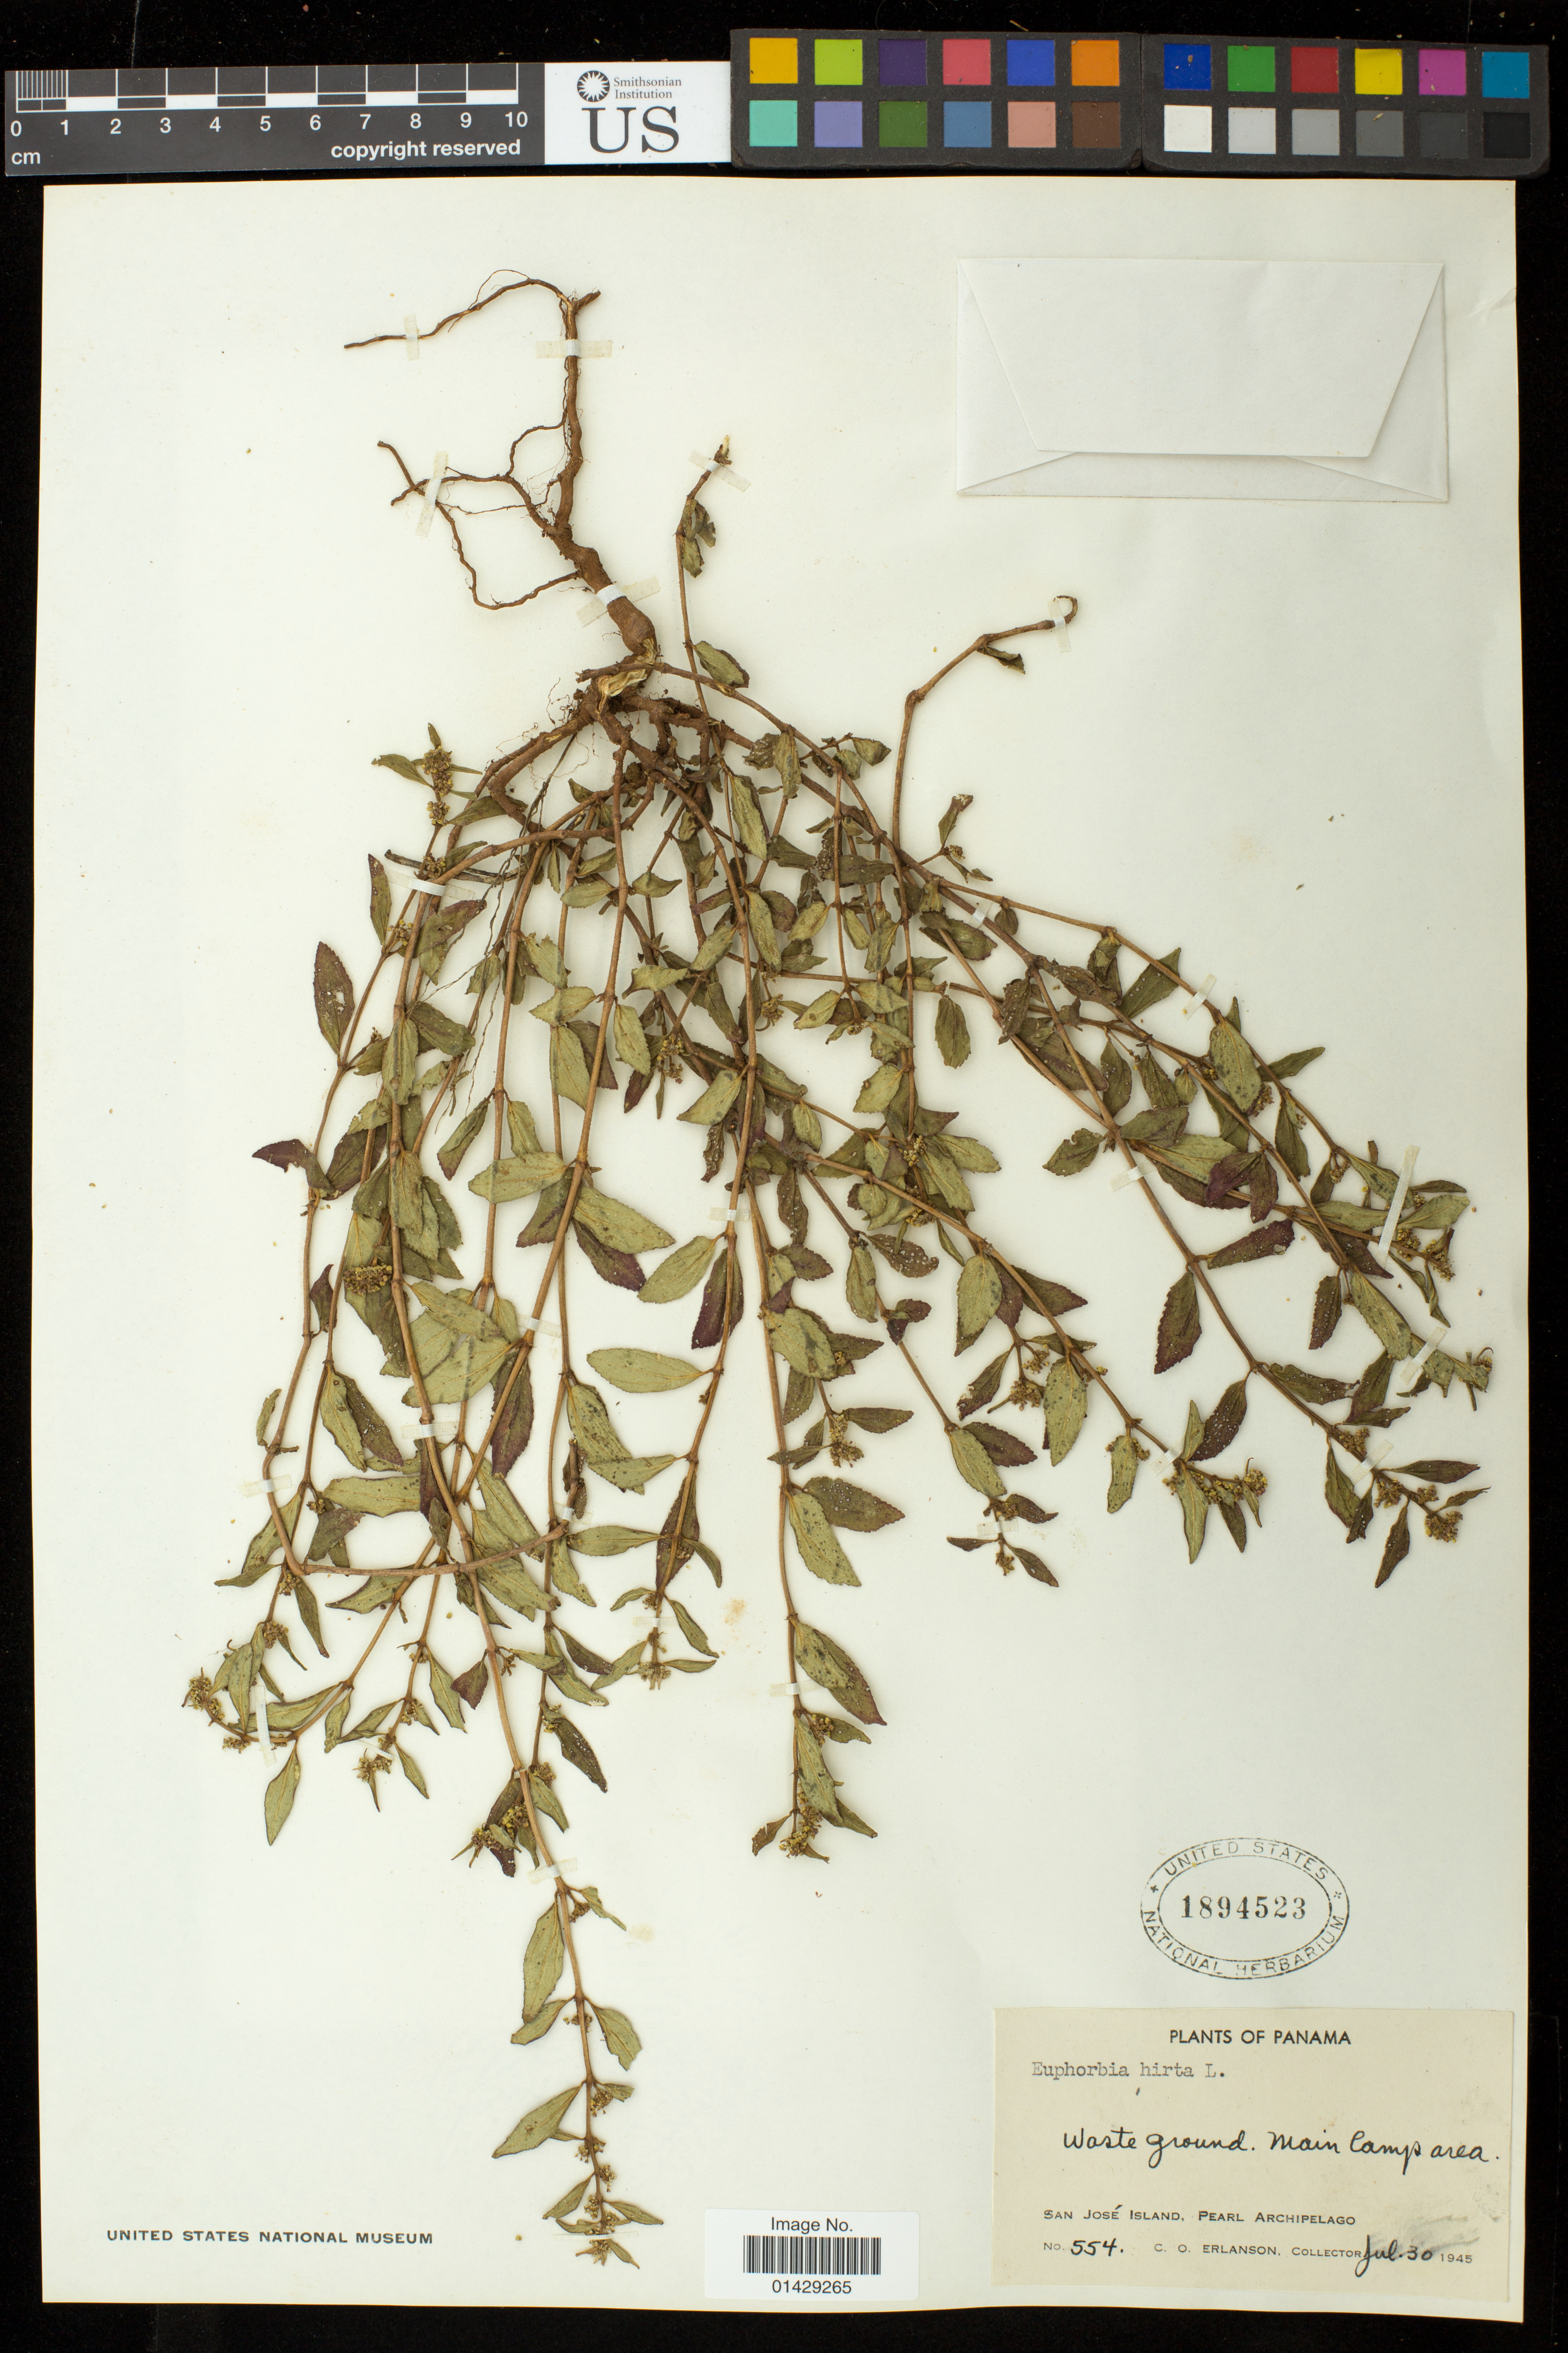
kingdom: Plantae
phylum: Tracheophyta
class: Magnoliopsida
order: Malpighiales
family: Euphorbiaceae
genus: Euphorbia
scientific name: Euphorbia hirta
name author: L.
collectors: C. O. Erlanson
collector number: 554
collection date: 1945-07-30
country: Panama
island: San Jose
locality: Waste ground. Main camp area. San Jose Island. Pearl Archipelago.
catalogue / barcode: US 1894523